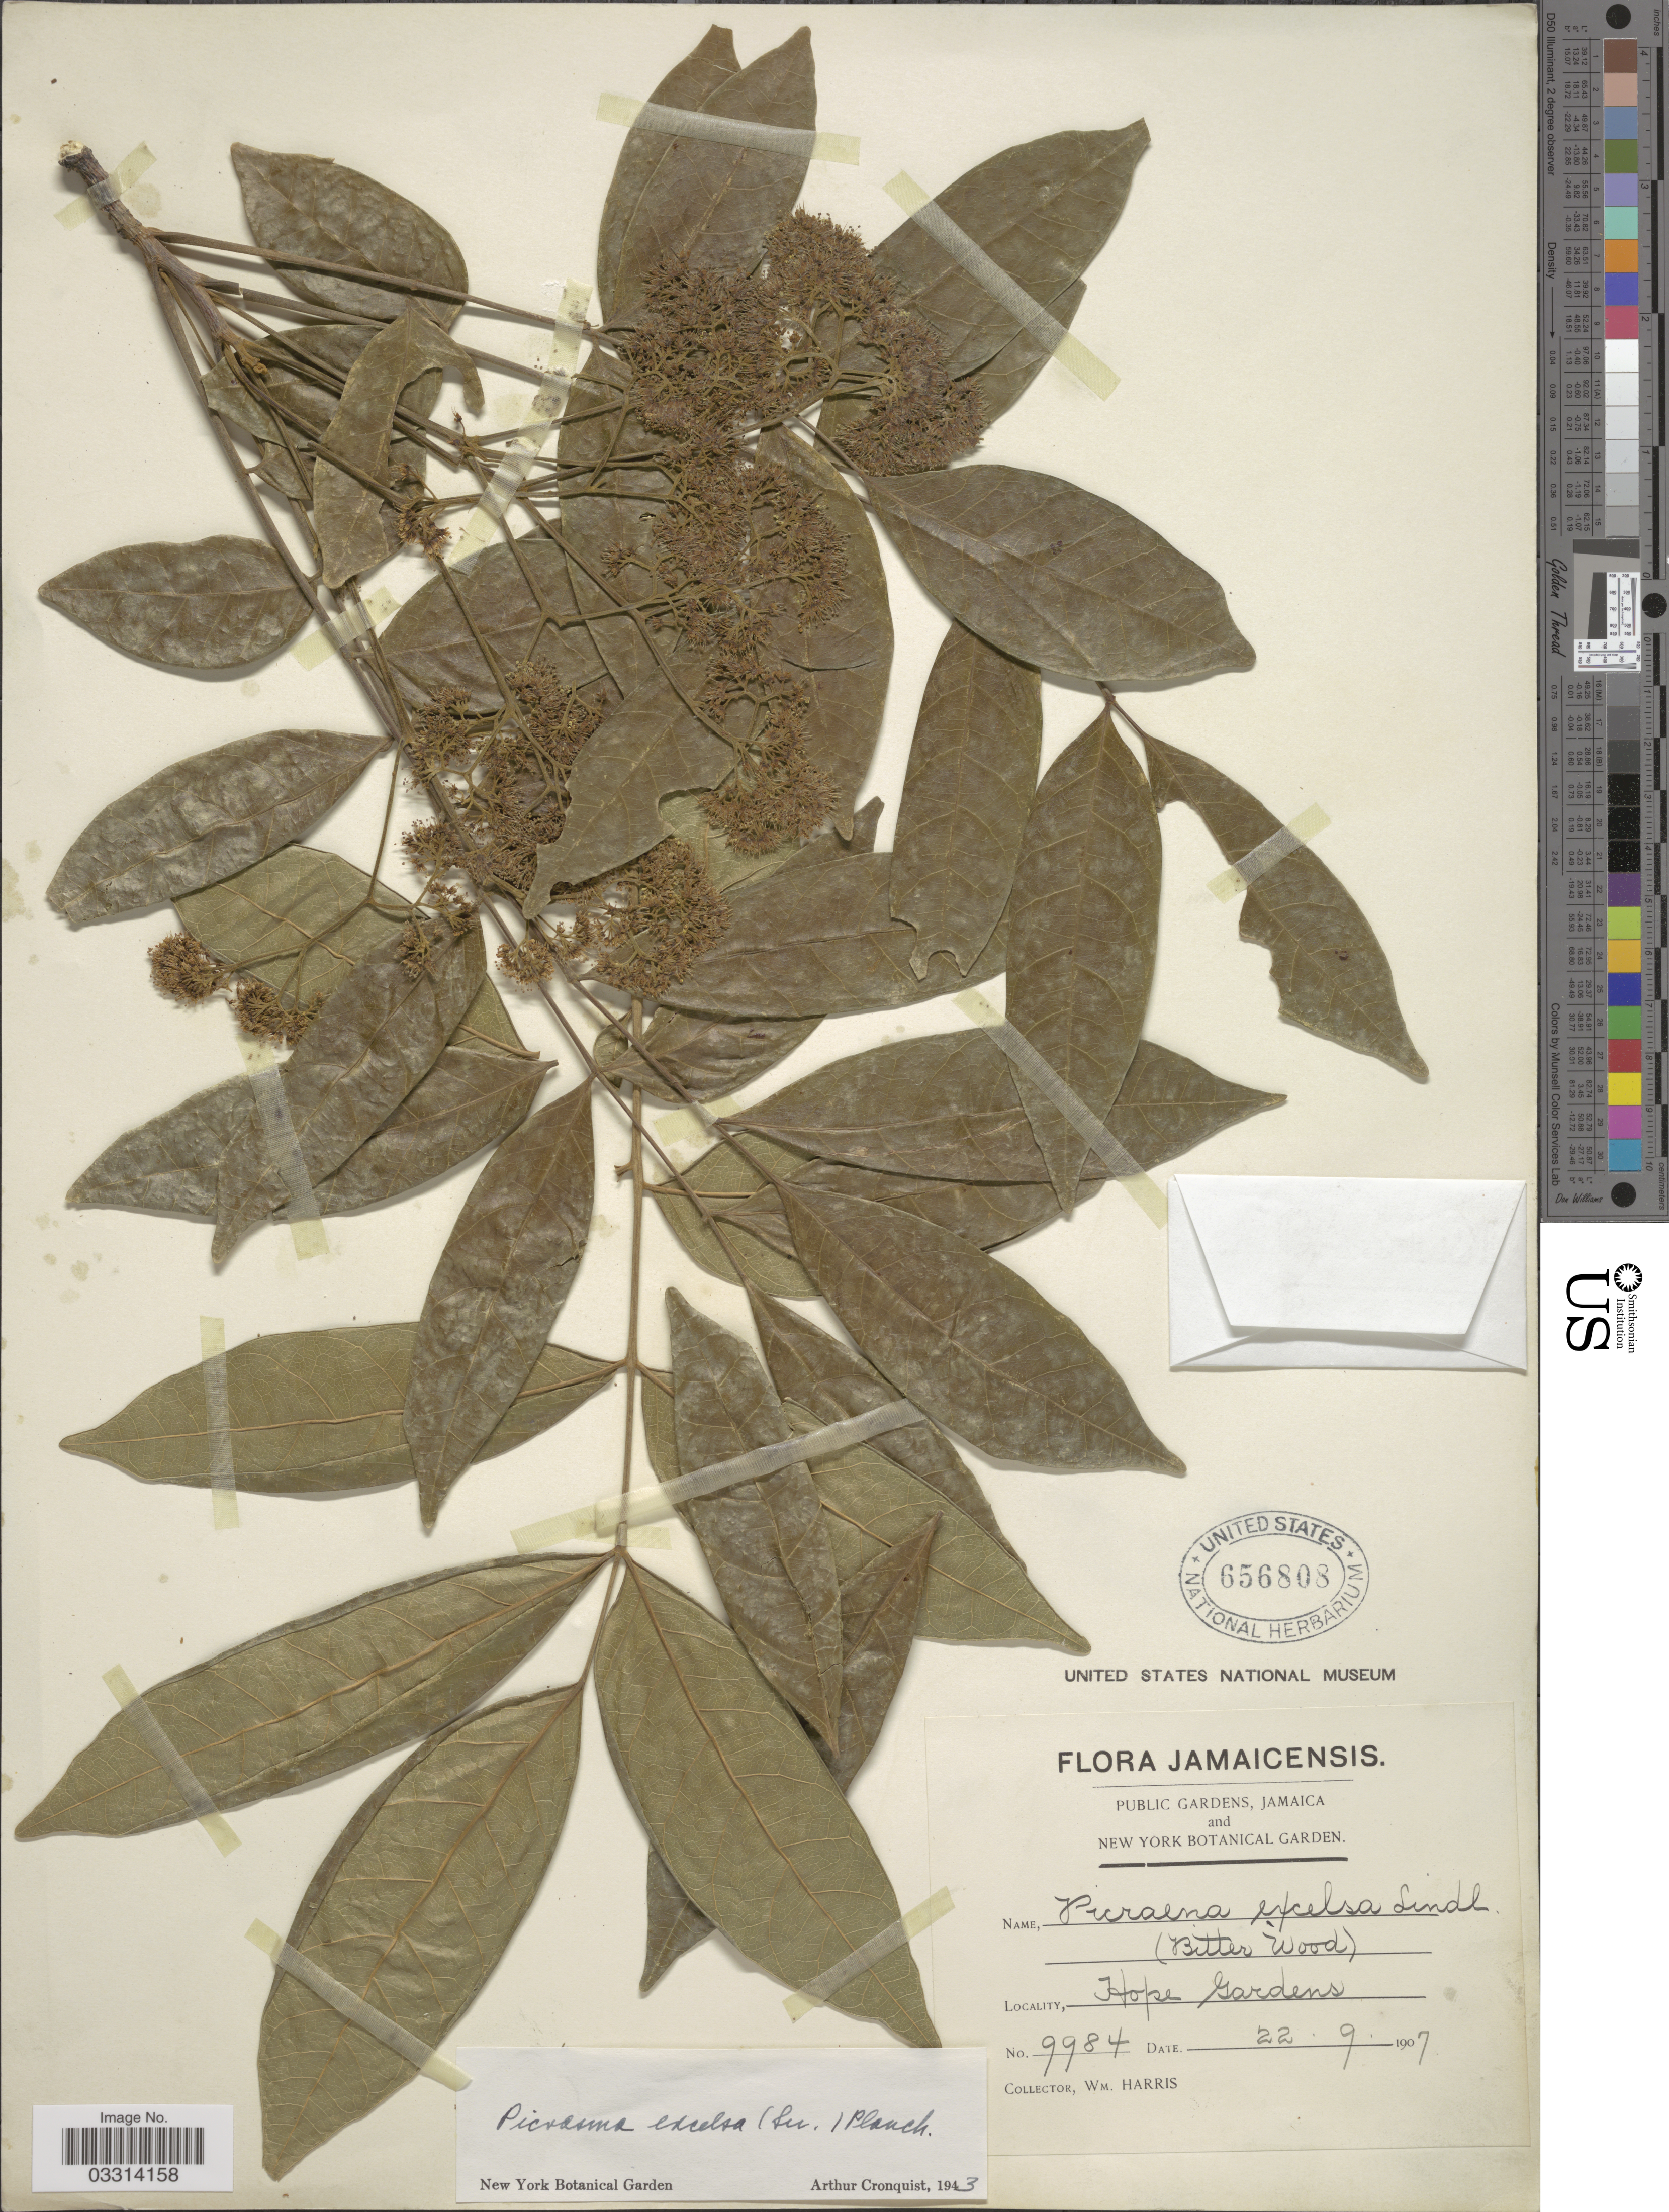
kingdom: Plantae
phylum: Tracheophyta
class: Magnoliopsida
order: Sapindales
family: Simaroubaceae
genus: Picrasma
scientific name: Picrasma excelsa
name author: (Sw.) Planch.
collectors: W. H. Harris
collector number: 9984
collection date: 1907-09-22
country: Jamaica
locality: Hope Gardens.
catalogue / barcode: US 656808